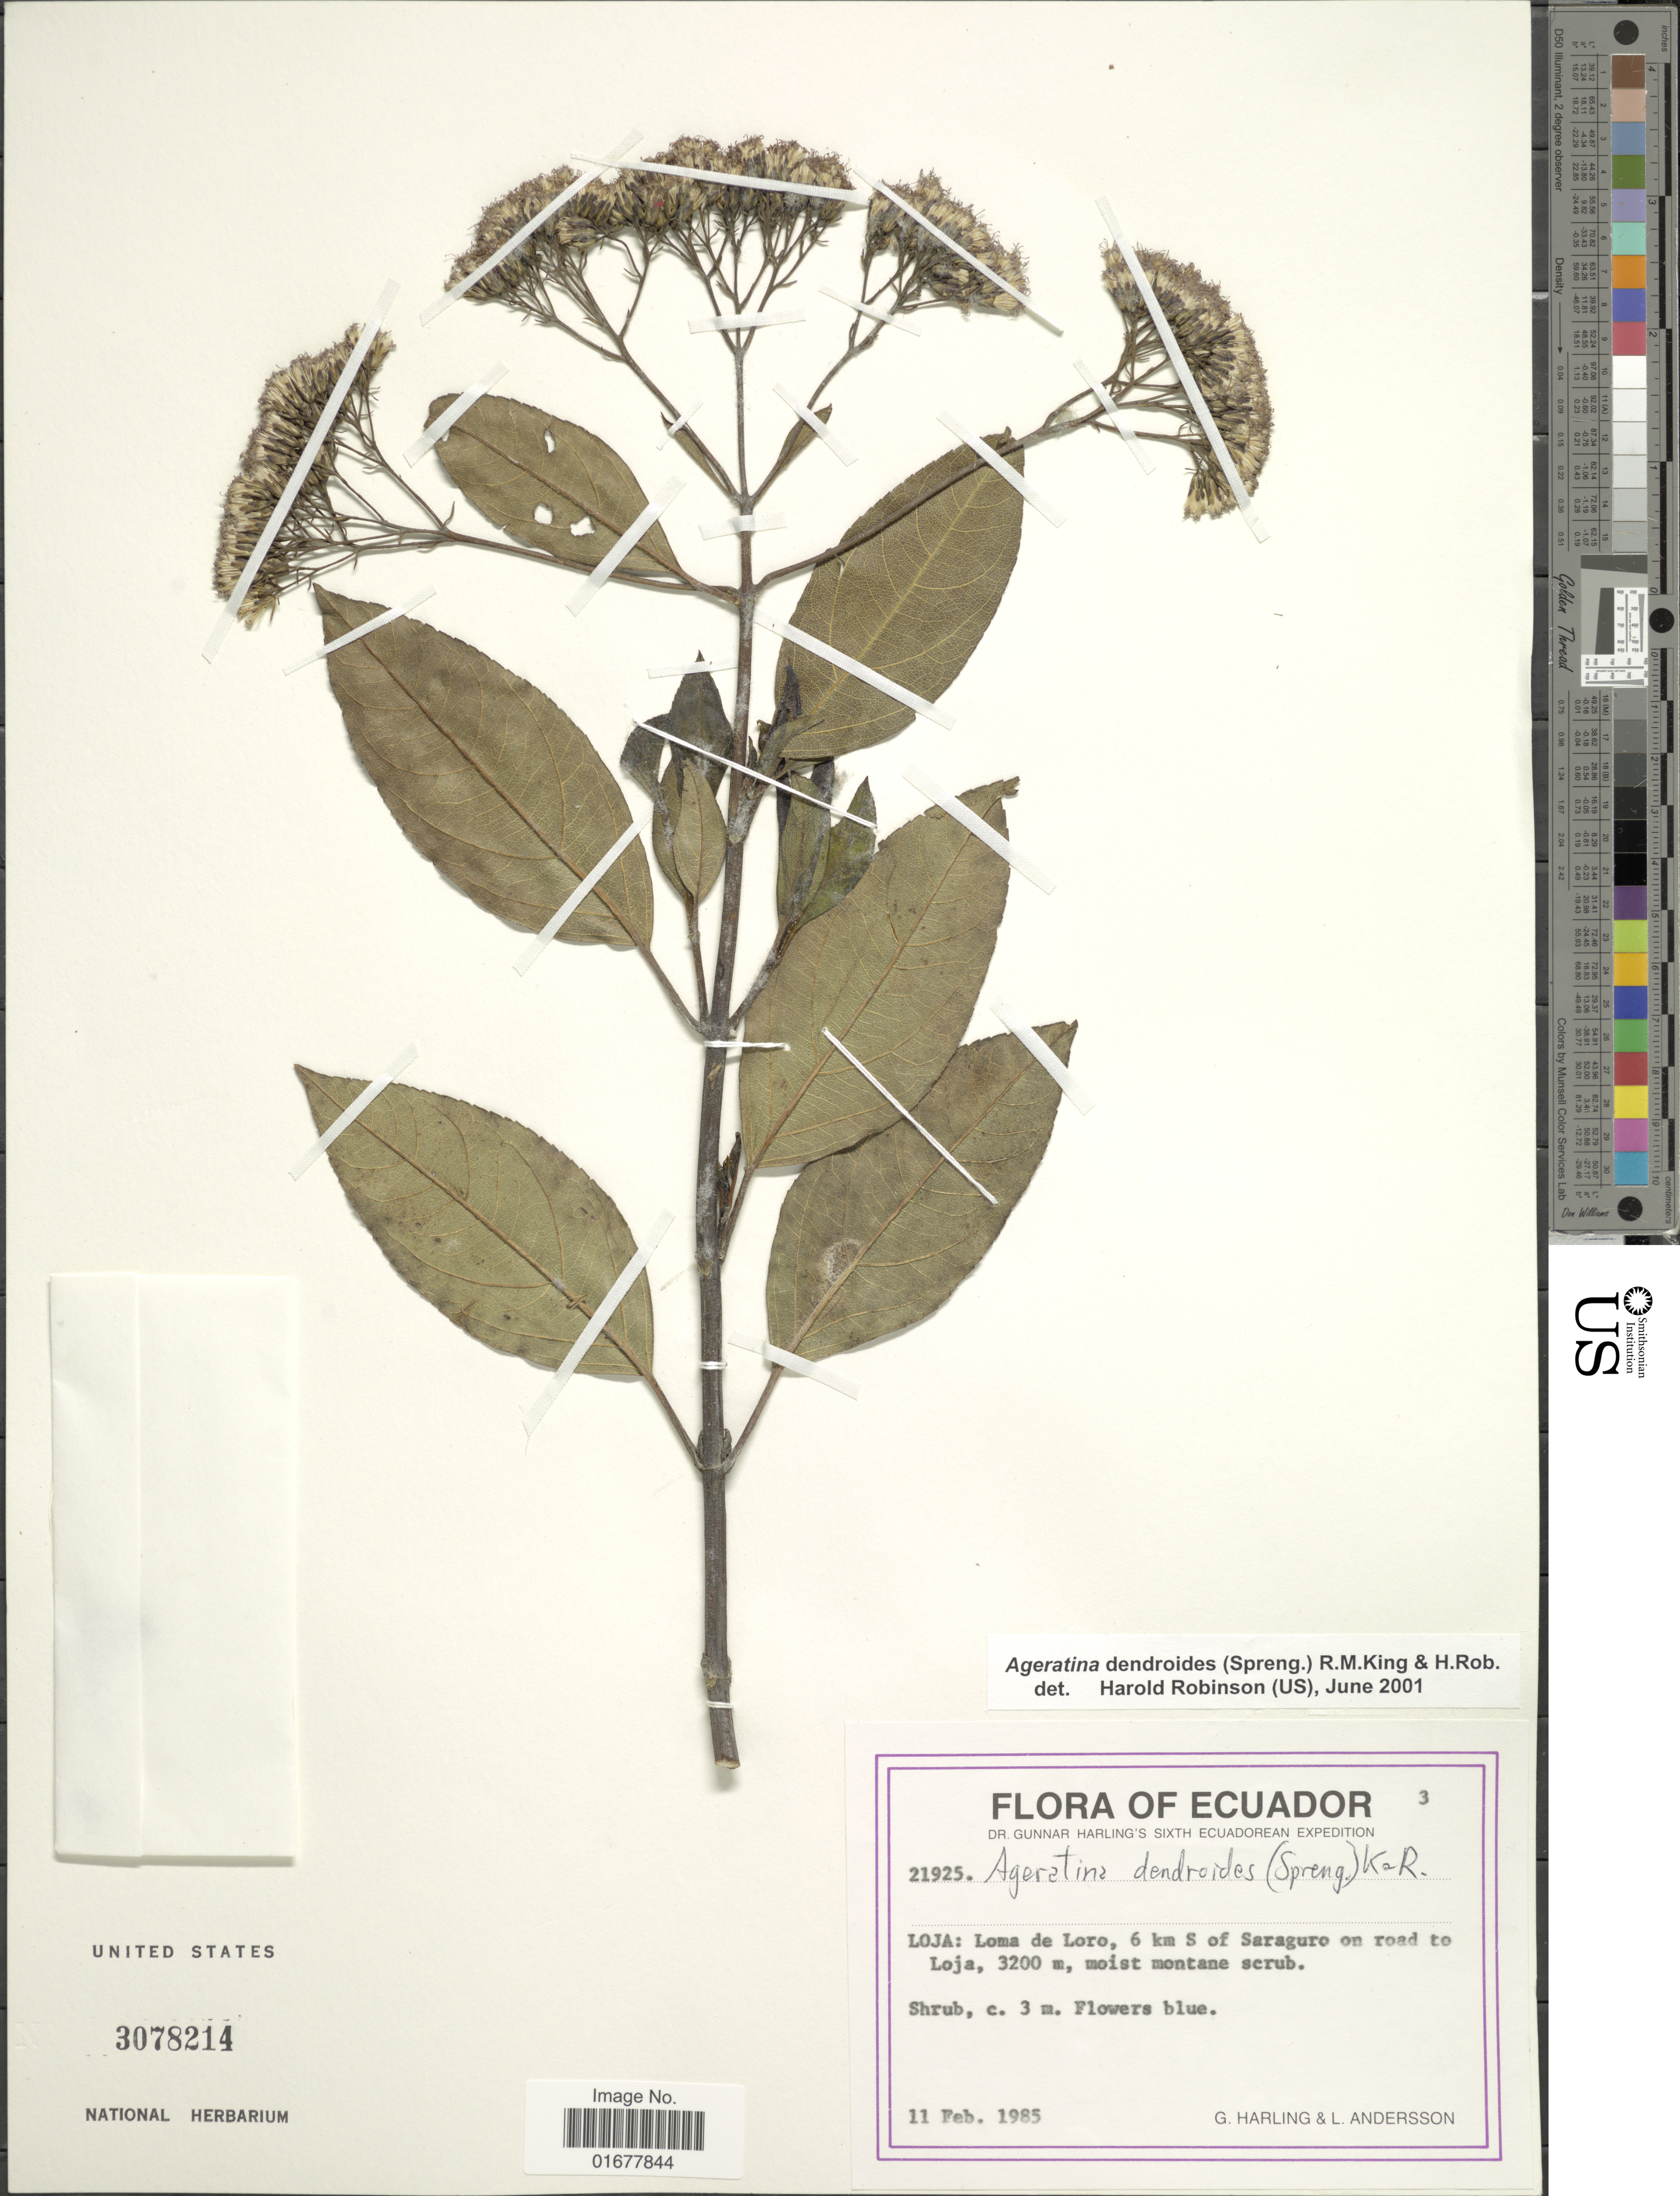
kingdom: Plantae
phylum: Tracheophyta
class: Magnoliopsida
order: Asterales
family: Asteraceae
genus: Ageratina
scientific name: Ageratina dendroides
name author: (Spreng.) R.M. King & H. Rob.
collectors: G. Harling & L. Andersson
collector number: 21925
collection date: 1985-02-11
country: Ecuador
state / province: Loja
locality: Loja: Loma de Loro, 6 km S of Saraguro on road to Loja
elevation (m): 3200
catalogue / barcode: US 3078214